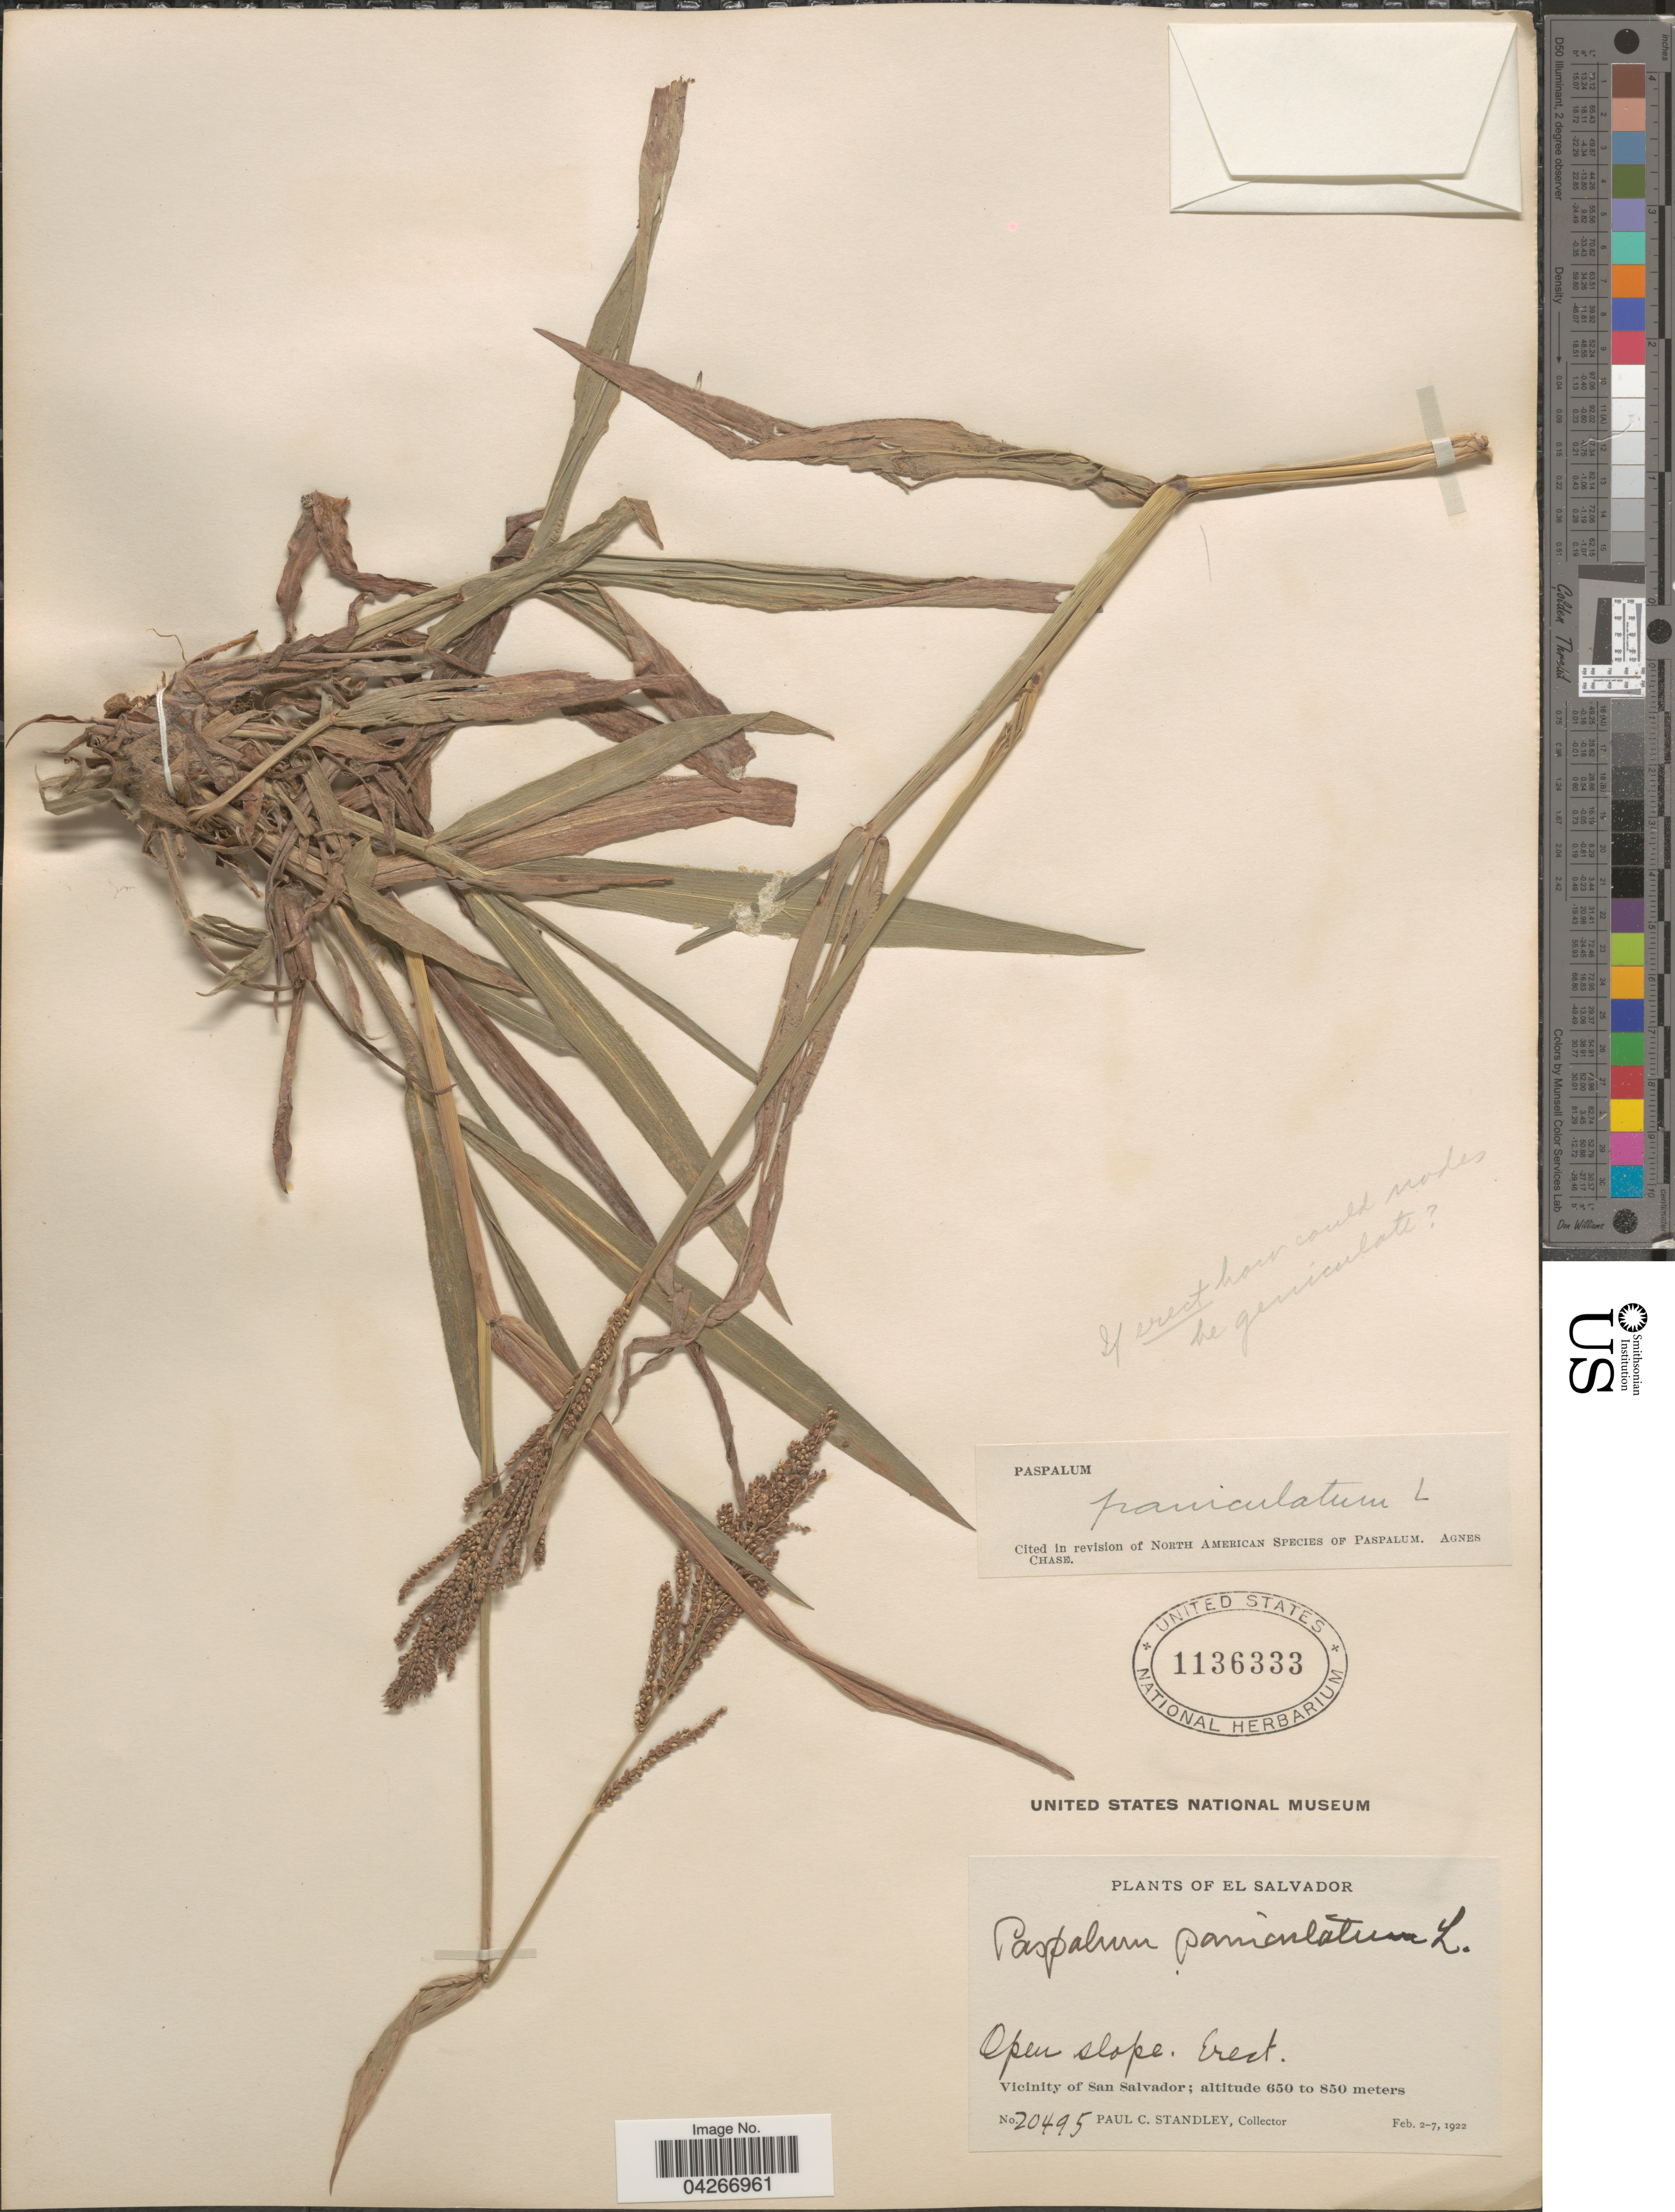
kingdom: Plantae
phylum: Tracheophyta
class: Liliopsida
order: Poales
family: Poaceae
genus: Paspalum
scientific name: Paspalum paniculatum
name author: L.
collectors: P. C. Standley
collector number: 20495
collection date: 1922-02-02/1922-02-07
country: El Salvador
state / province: San Salvador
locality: Open slope. Vicinity of San Salvador.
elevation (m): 650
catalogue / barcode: US 1136333